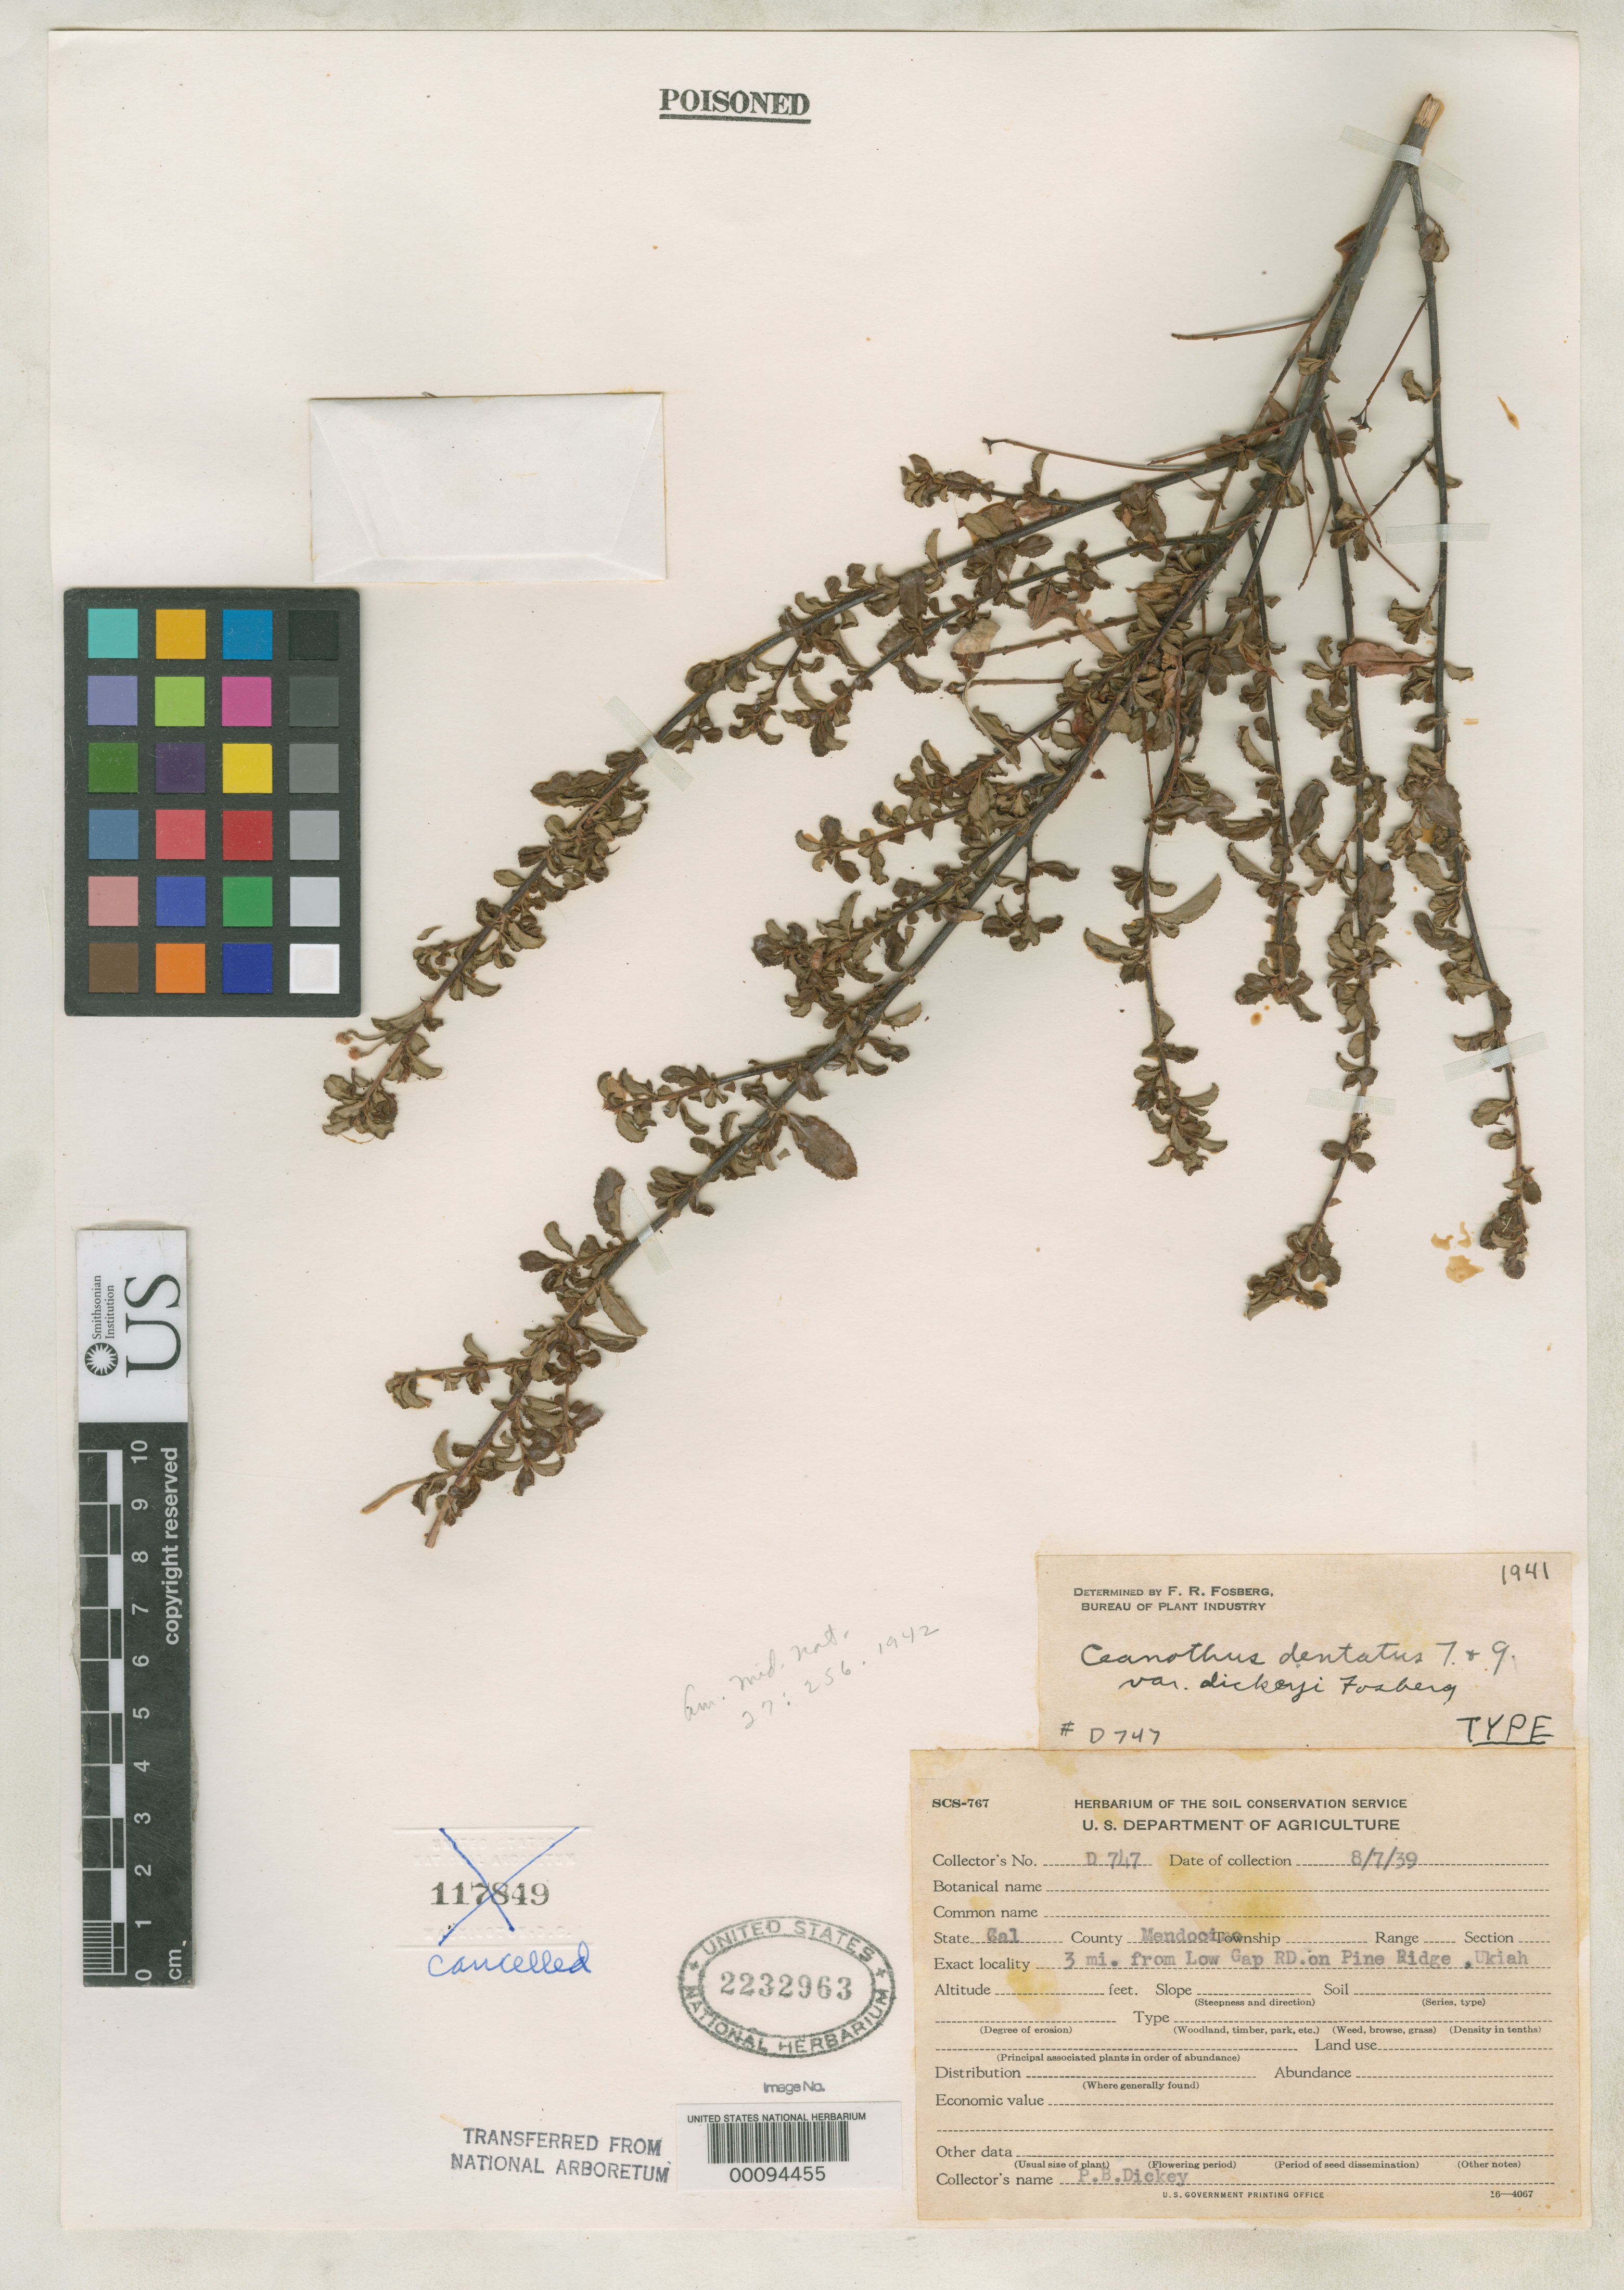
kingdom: Plantae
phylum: Tracheophyta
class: Magnoliopsida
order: Rosales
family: Rhamnaceae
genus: Ceanothus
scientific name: Ceanothus dentatus var. dickeyi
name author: Fosberg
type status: Holotype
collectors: P. Dickey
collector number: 747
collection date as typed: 08 Jul 1939 or 07 Aug 1939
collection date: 1939-07-08 or 1939-08-07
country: United States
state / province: California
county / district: Mendocino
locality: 3 mi from Low Gap Road on Pine Ridge.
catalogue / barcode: US 2232963